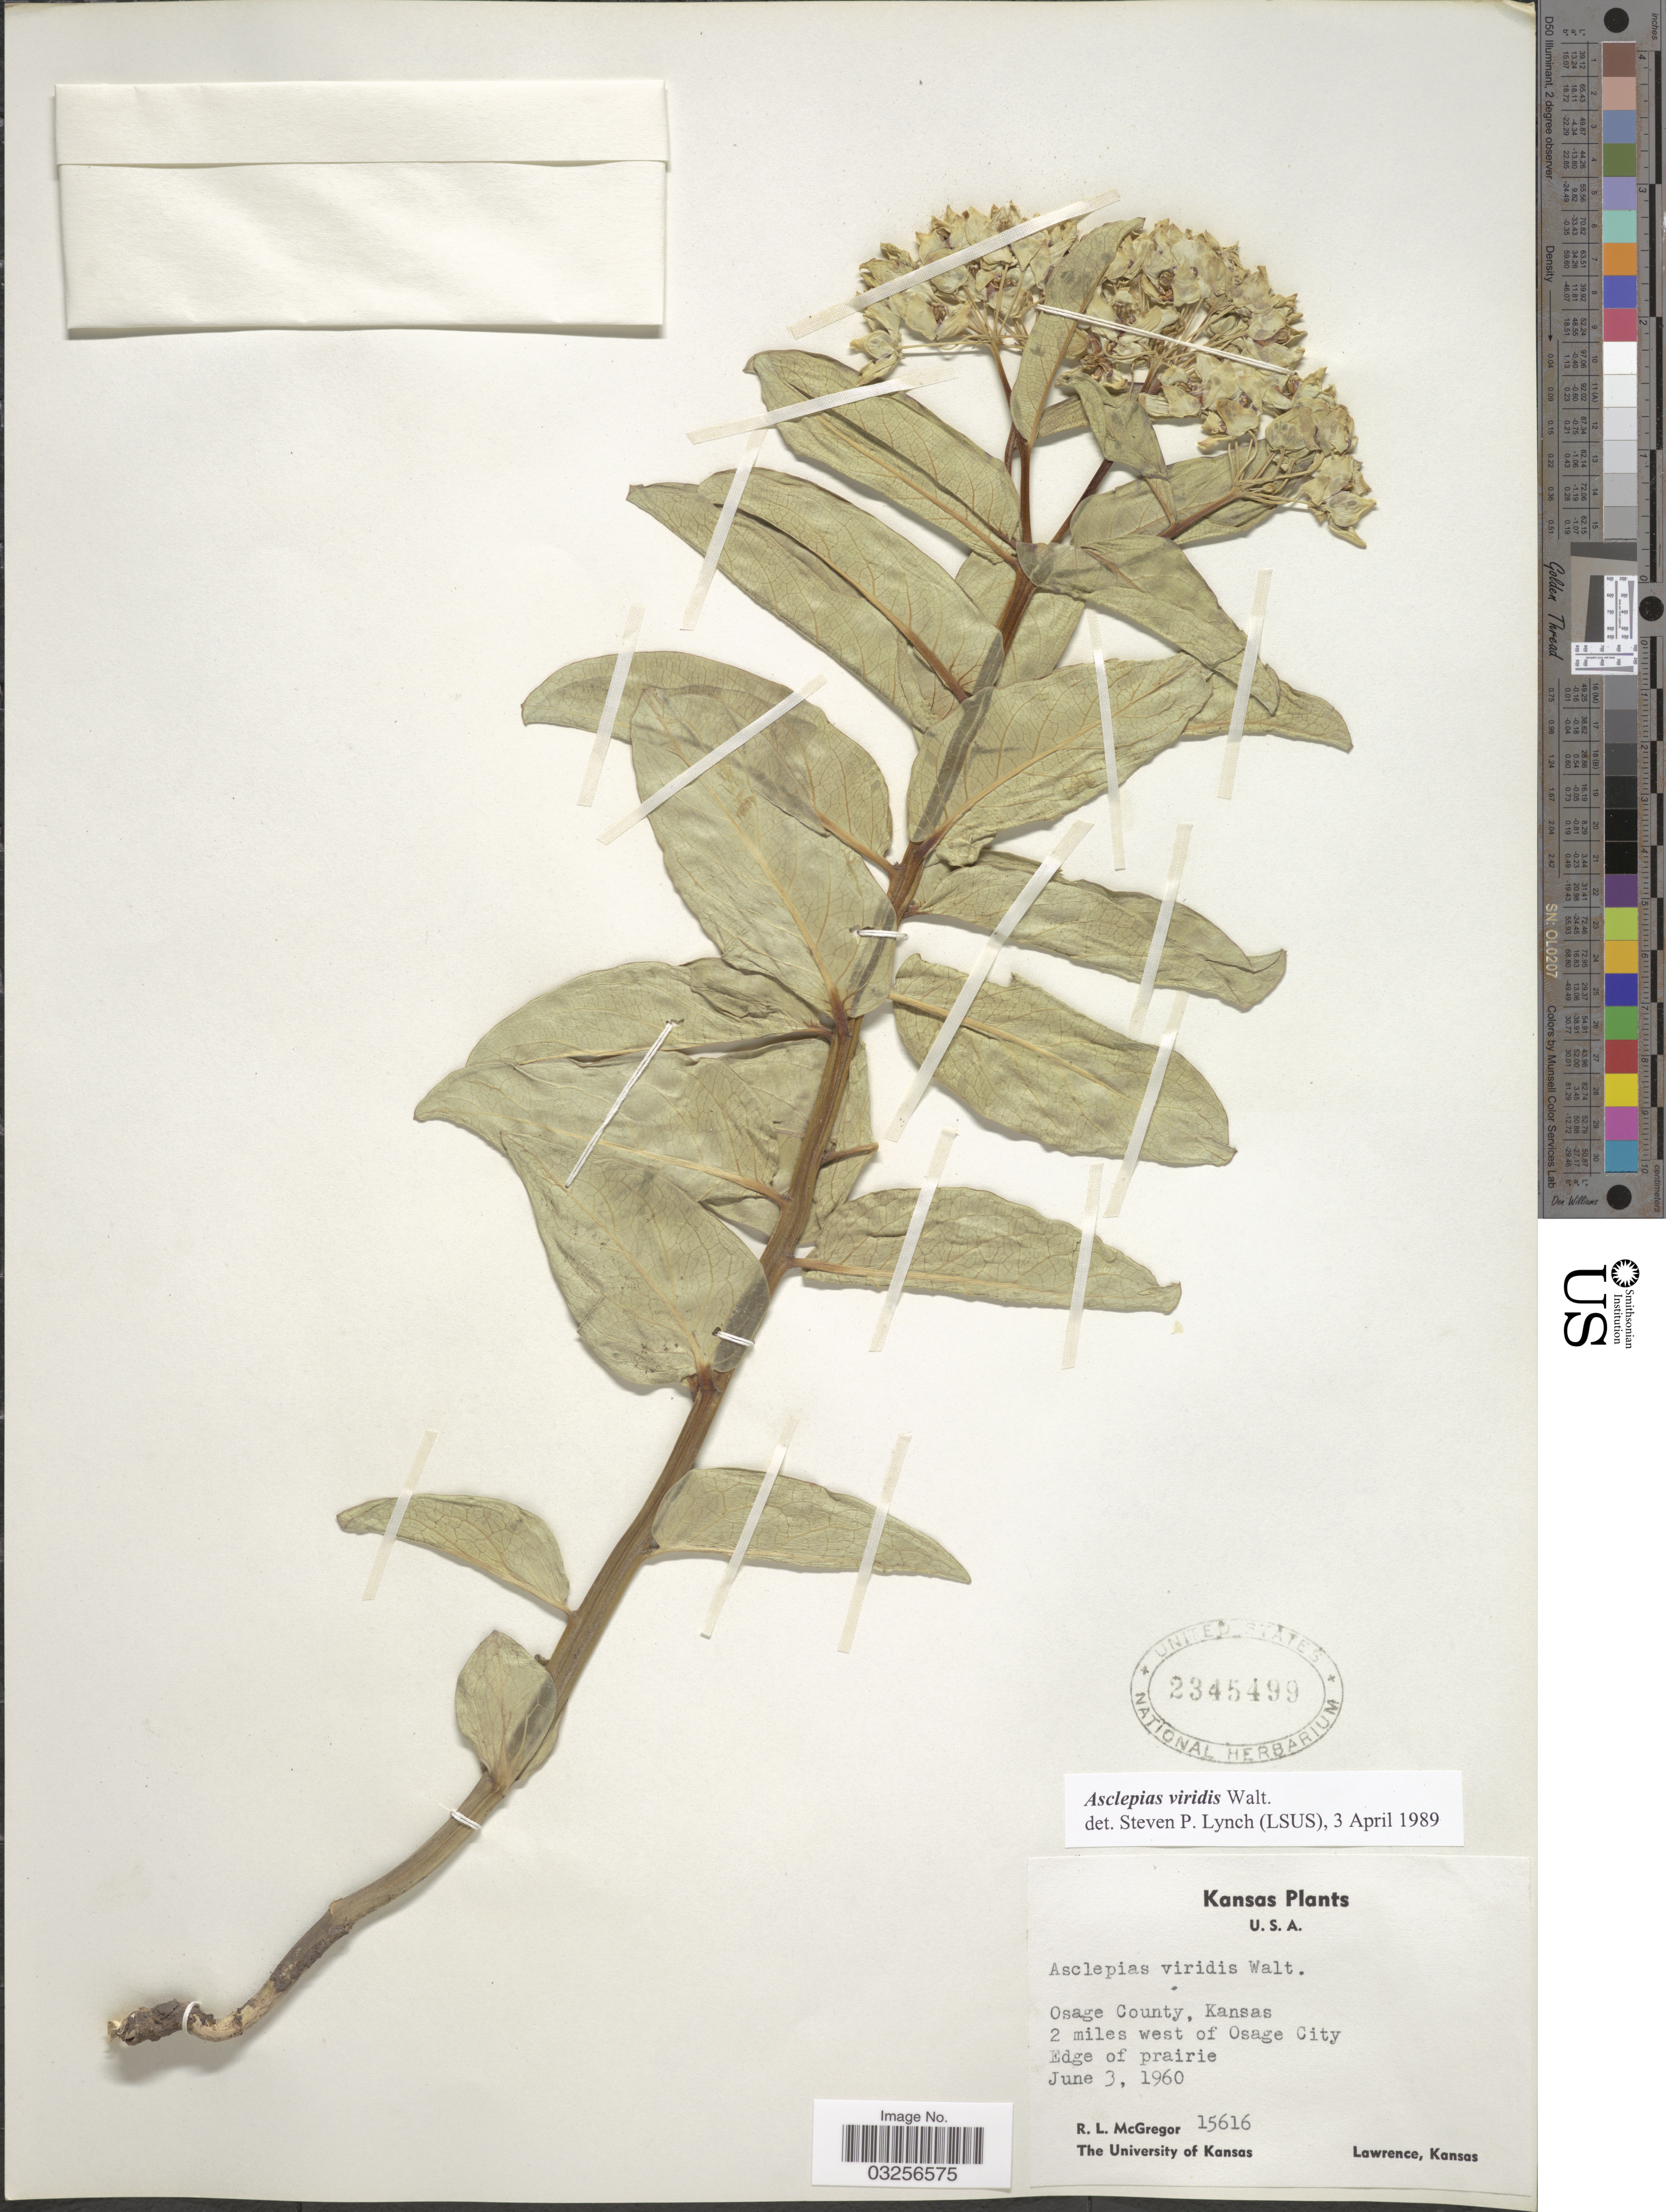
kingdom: Plantae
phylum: Tracheophyta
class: Magnoliopsida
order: Gentianales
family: Apocynaceae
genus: Asclepias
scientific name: Asclepias viridis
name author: Walter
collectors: R. McGregor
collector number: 15616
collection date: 1960-06-03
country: United States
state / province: Kansas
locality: Osage County, Kansas. 2 miles west of Osage City. Edge of prairie.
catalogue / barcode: US 2345499